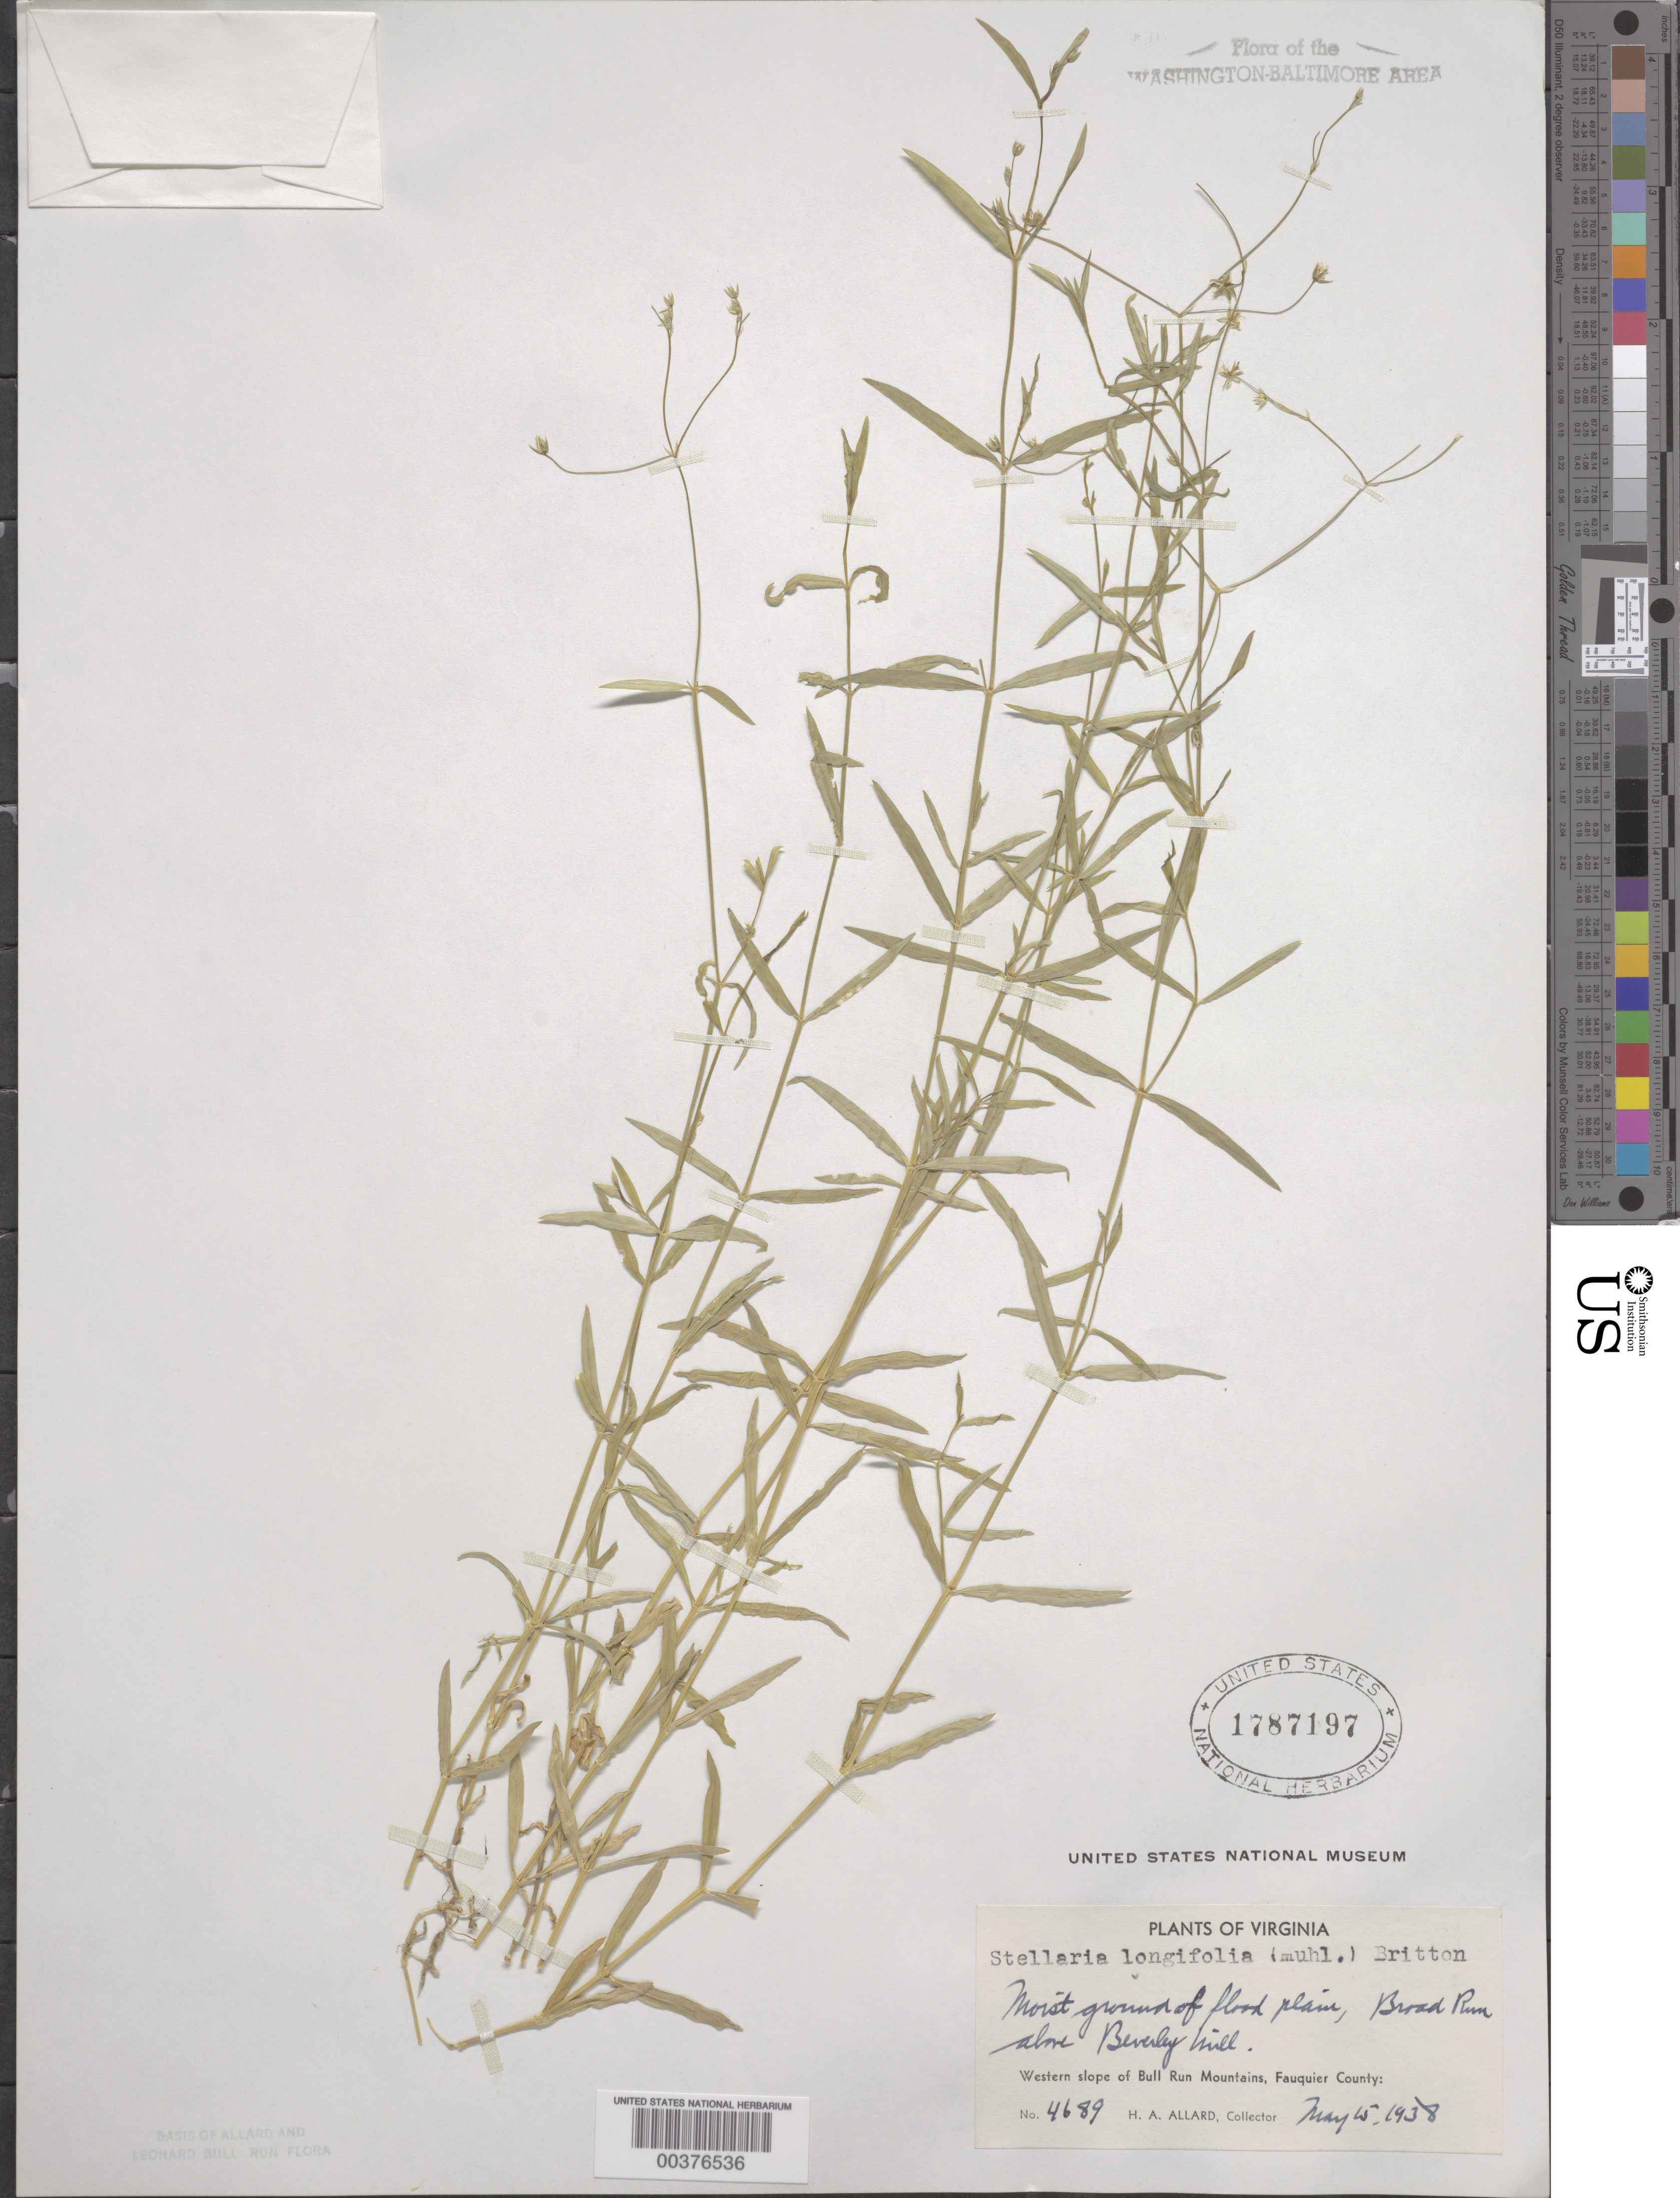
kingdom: Plantae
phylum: Tracheophyta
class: Magnoliopsida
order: Caryophyllales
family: Caryophyllaceae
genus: Stellaria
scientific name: Stellaria longifolia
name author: Muhl. ex Willd.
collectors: H. A. Allard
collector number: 4689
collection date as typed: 15 May 1938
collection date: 1938-05-15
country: United States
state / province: Virginia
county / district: Fauquier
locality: Broad Run above Beverley Mill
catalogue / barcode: US 1787197